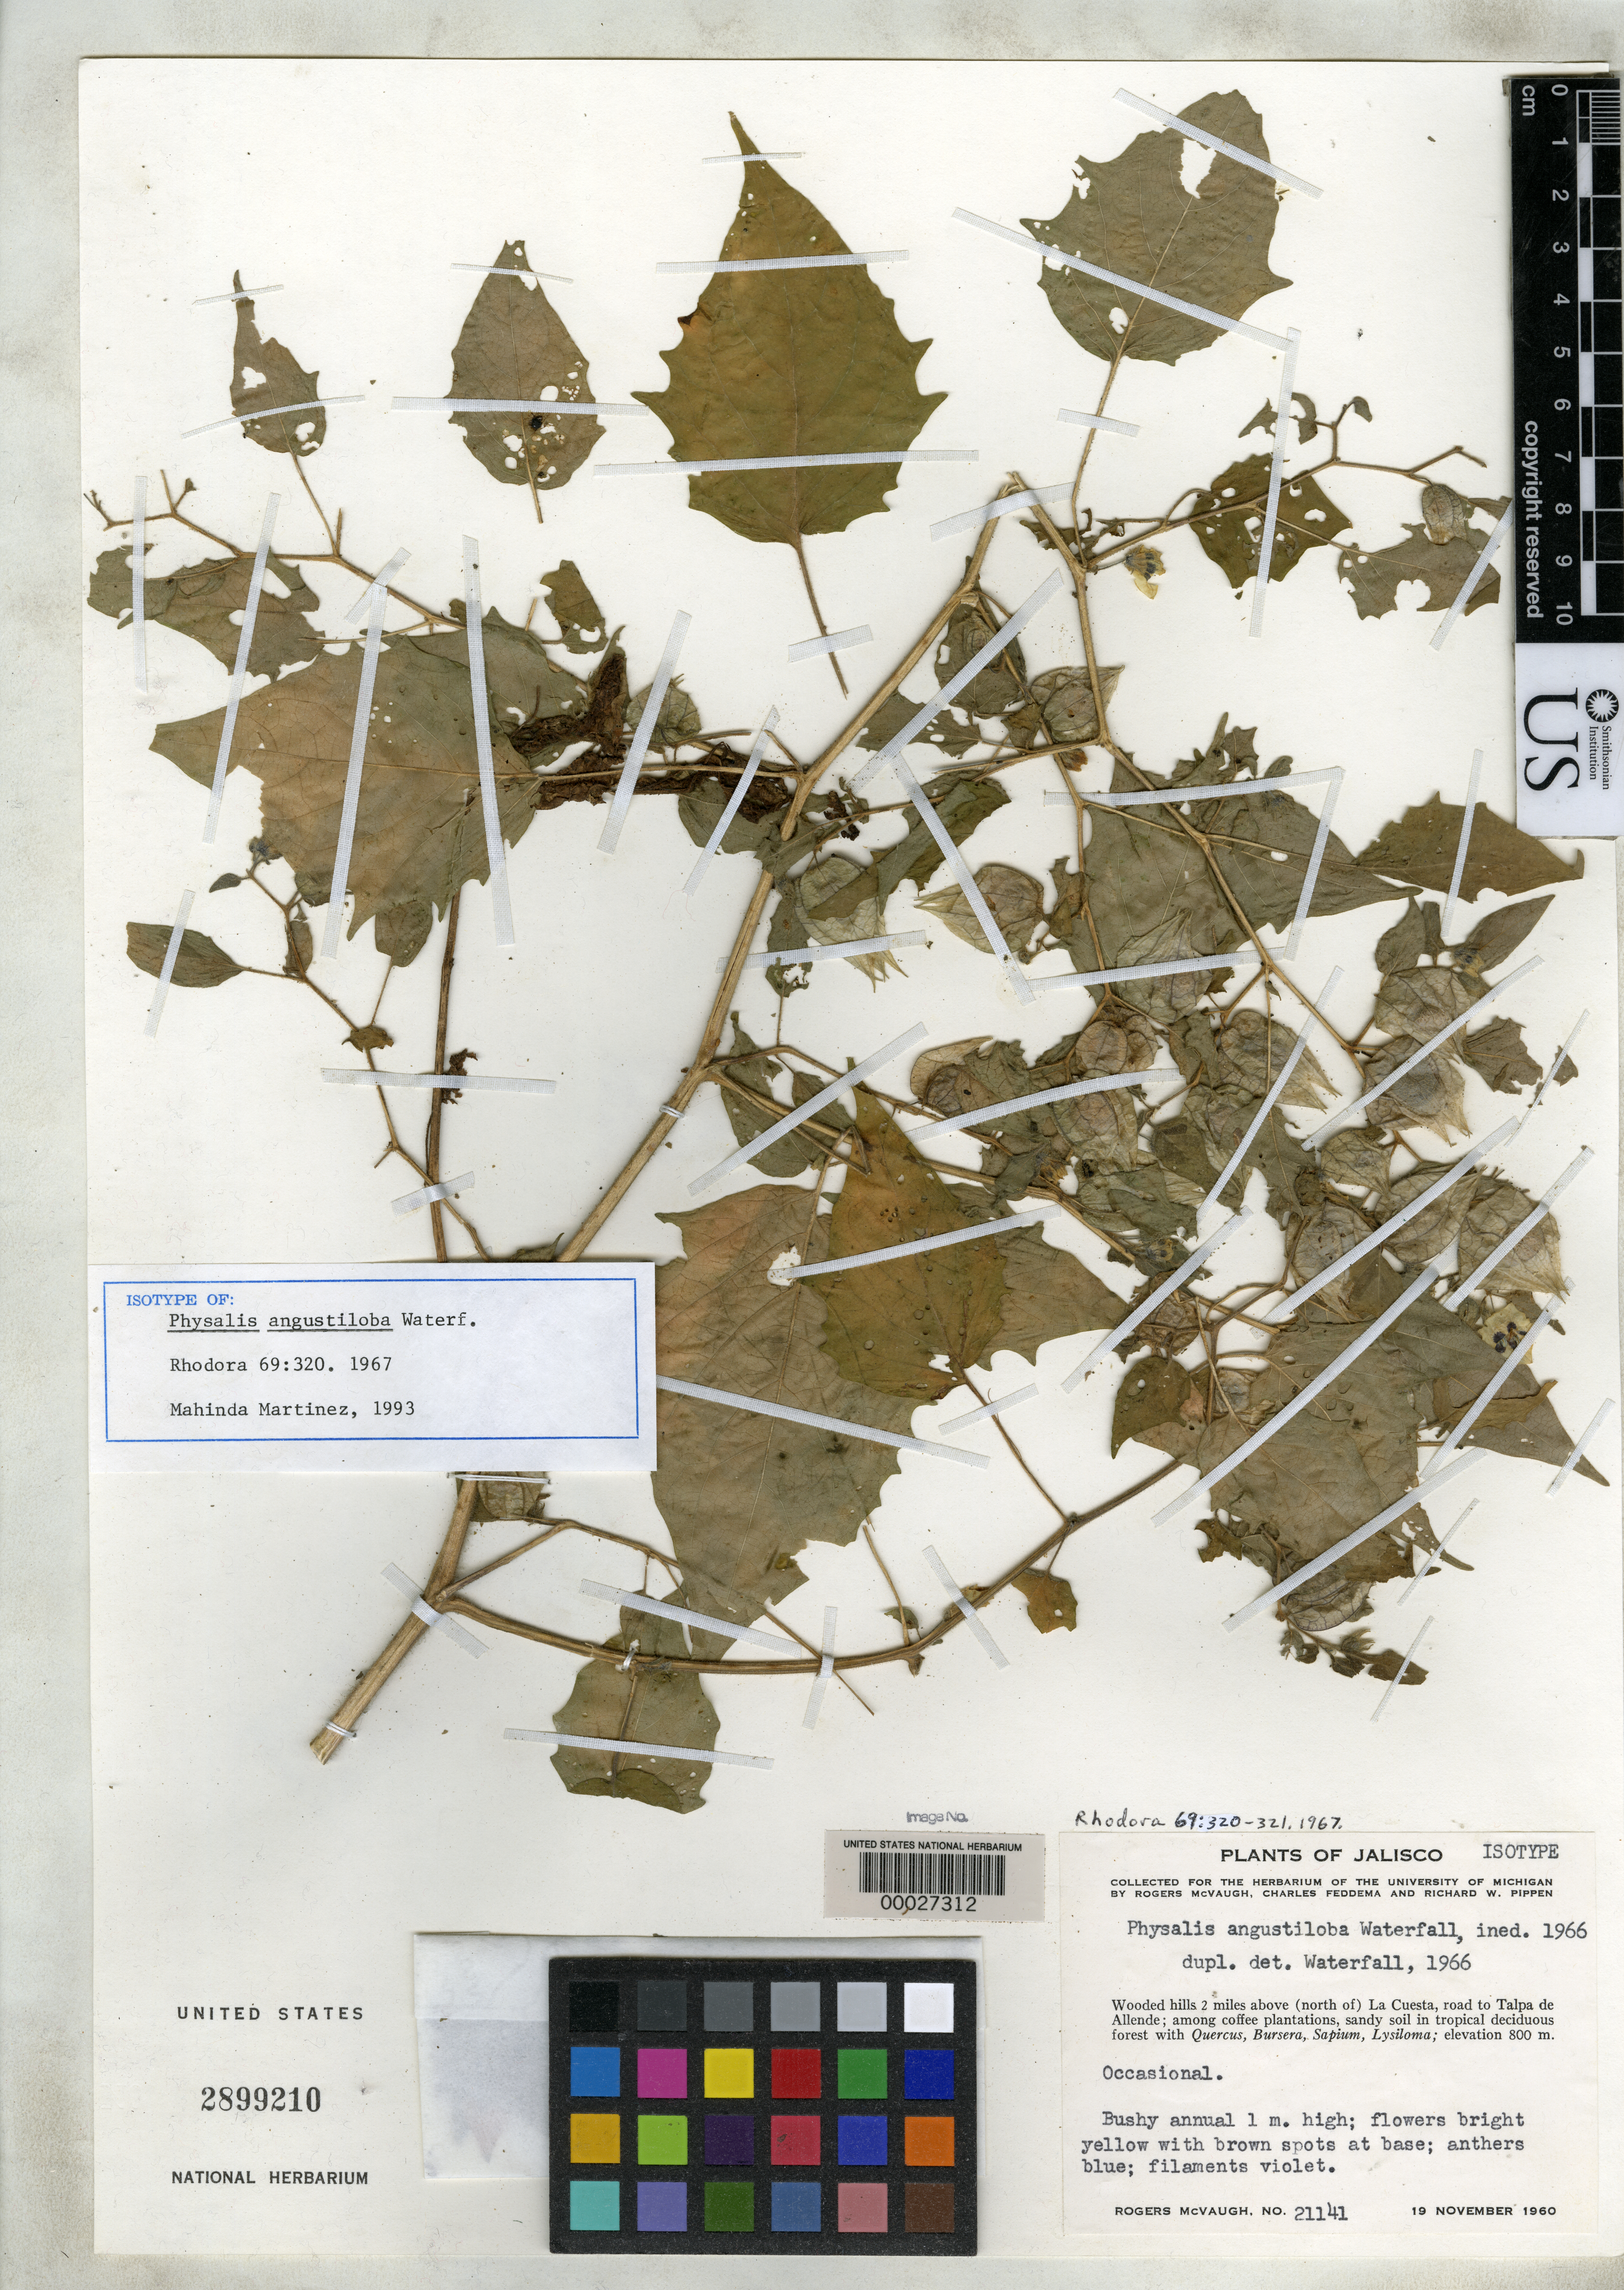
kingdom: Plantae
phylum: Tracheophyta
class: Magnoliopsida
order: Solanales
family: Solanaceae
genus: Physalis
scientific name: Physalis angustiloba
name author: Waterf.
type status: Isotype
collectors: R. McVaugh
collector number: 21141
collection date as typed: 19 Nov 1960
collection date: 1960-11-19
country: Mexico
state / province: Jalisco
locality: North of La Cuesta.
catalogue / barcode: US 2899210